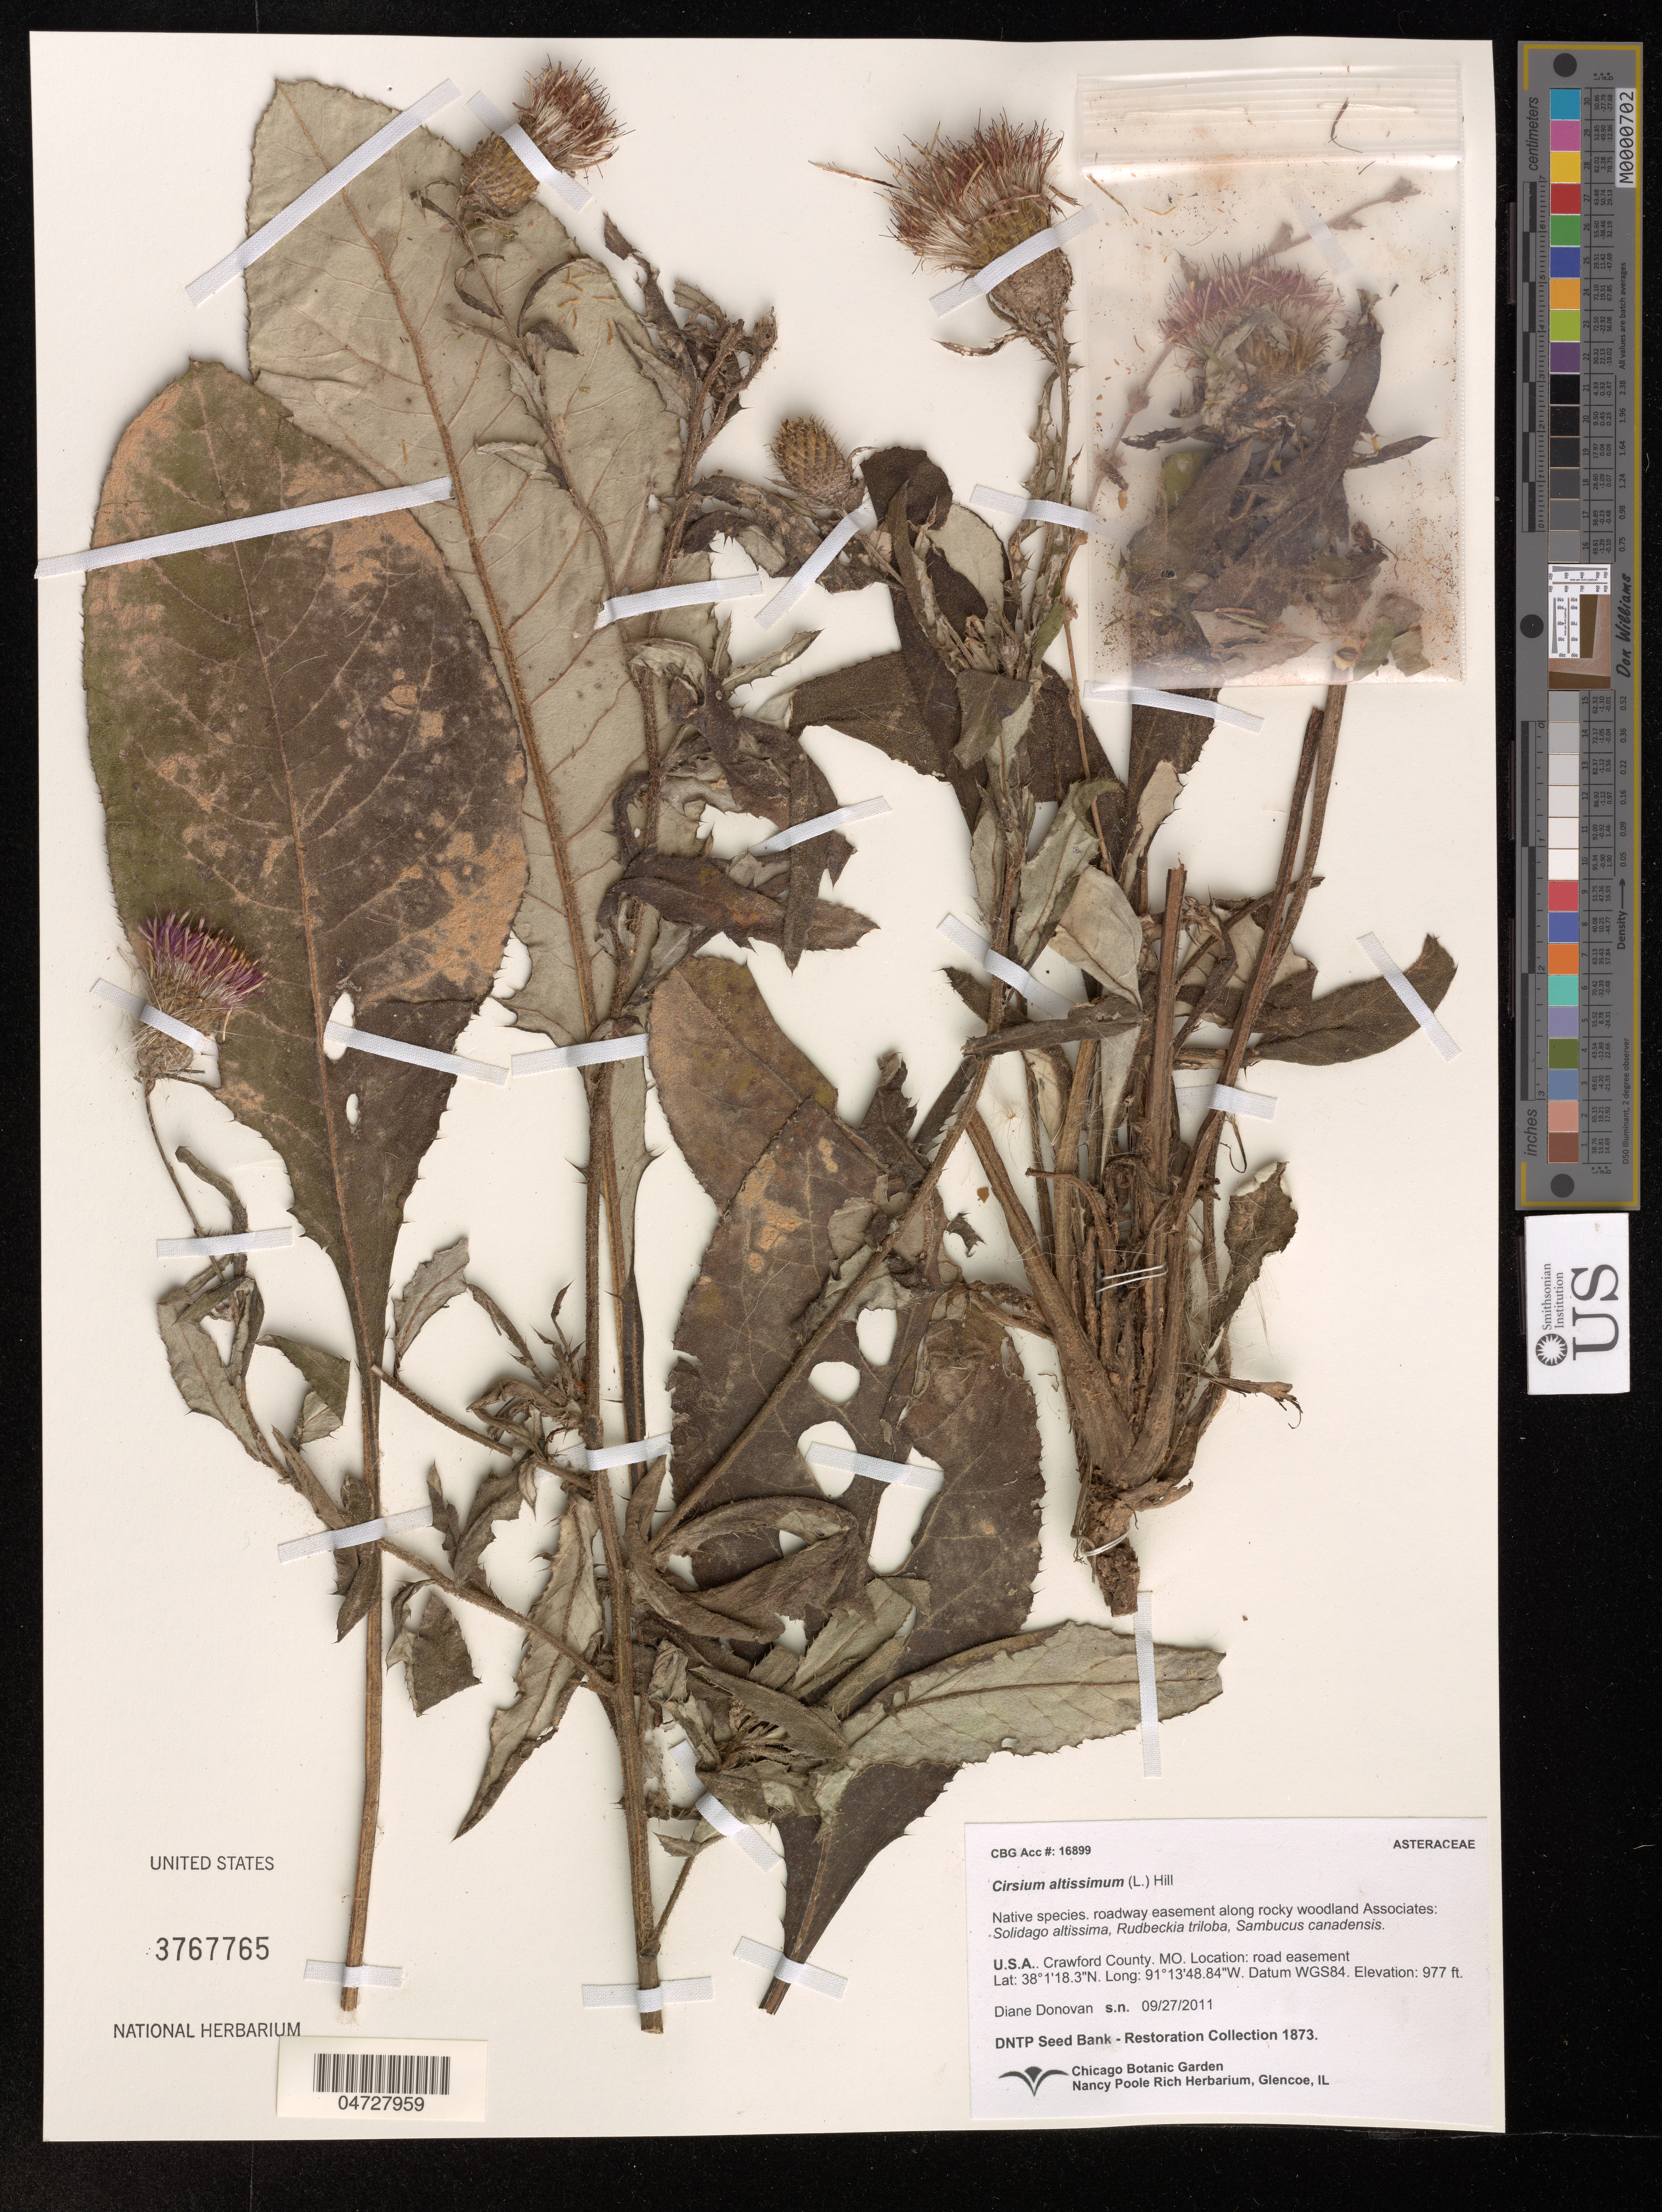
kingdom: Plantae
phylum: Tracheophyta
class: Magnoliopsida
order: Asterales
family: Asteraceae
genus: Cirsium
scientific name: Cirsium altissimum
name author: (L.) Hill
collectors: D. Donovan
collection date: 2011-09-27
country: United States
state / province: Missouri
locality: Crawford County.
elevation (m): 298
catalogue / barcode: US 3767765